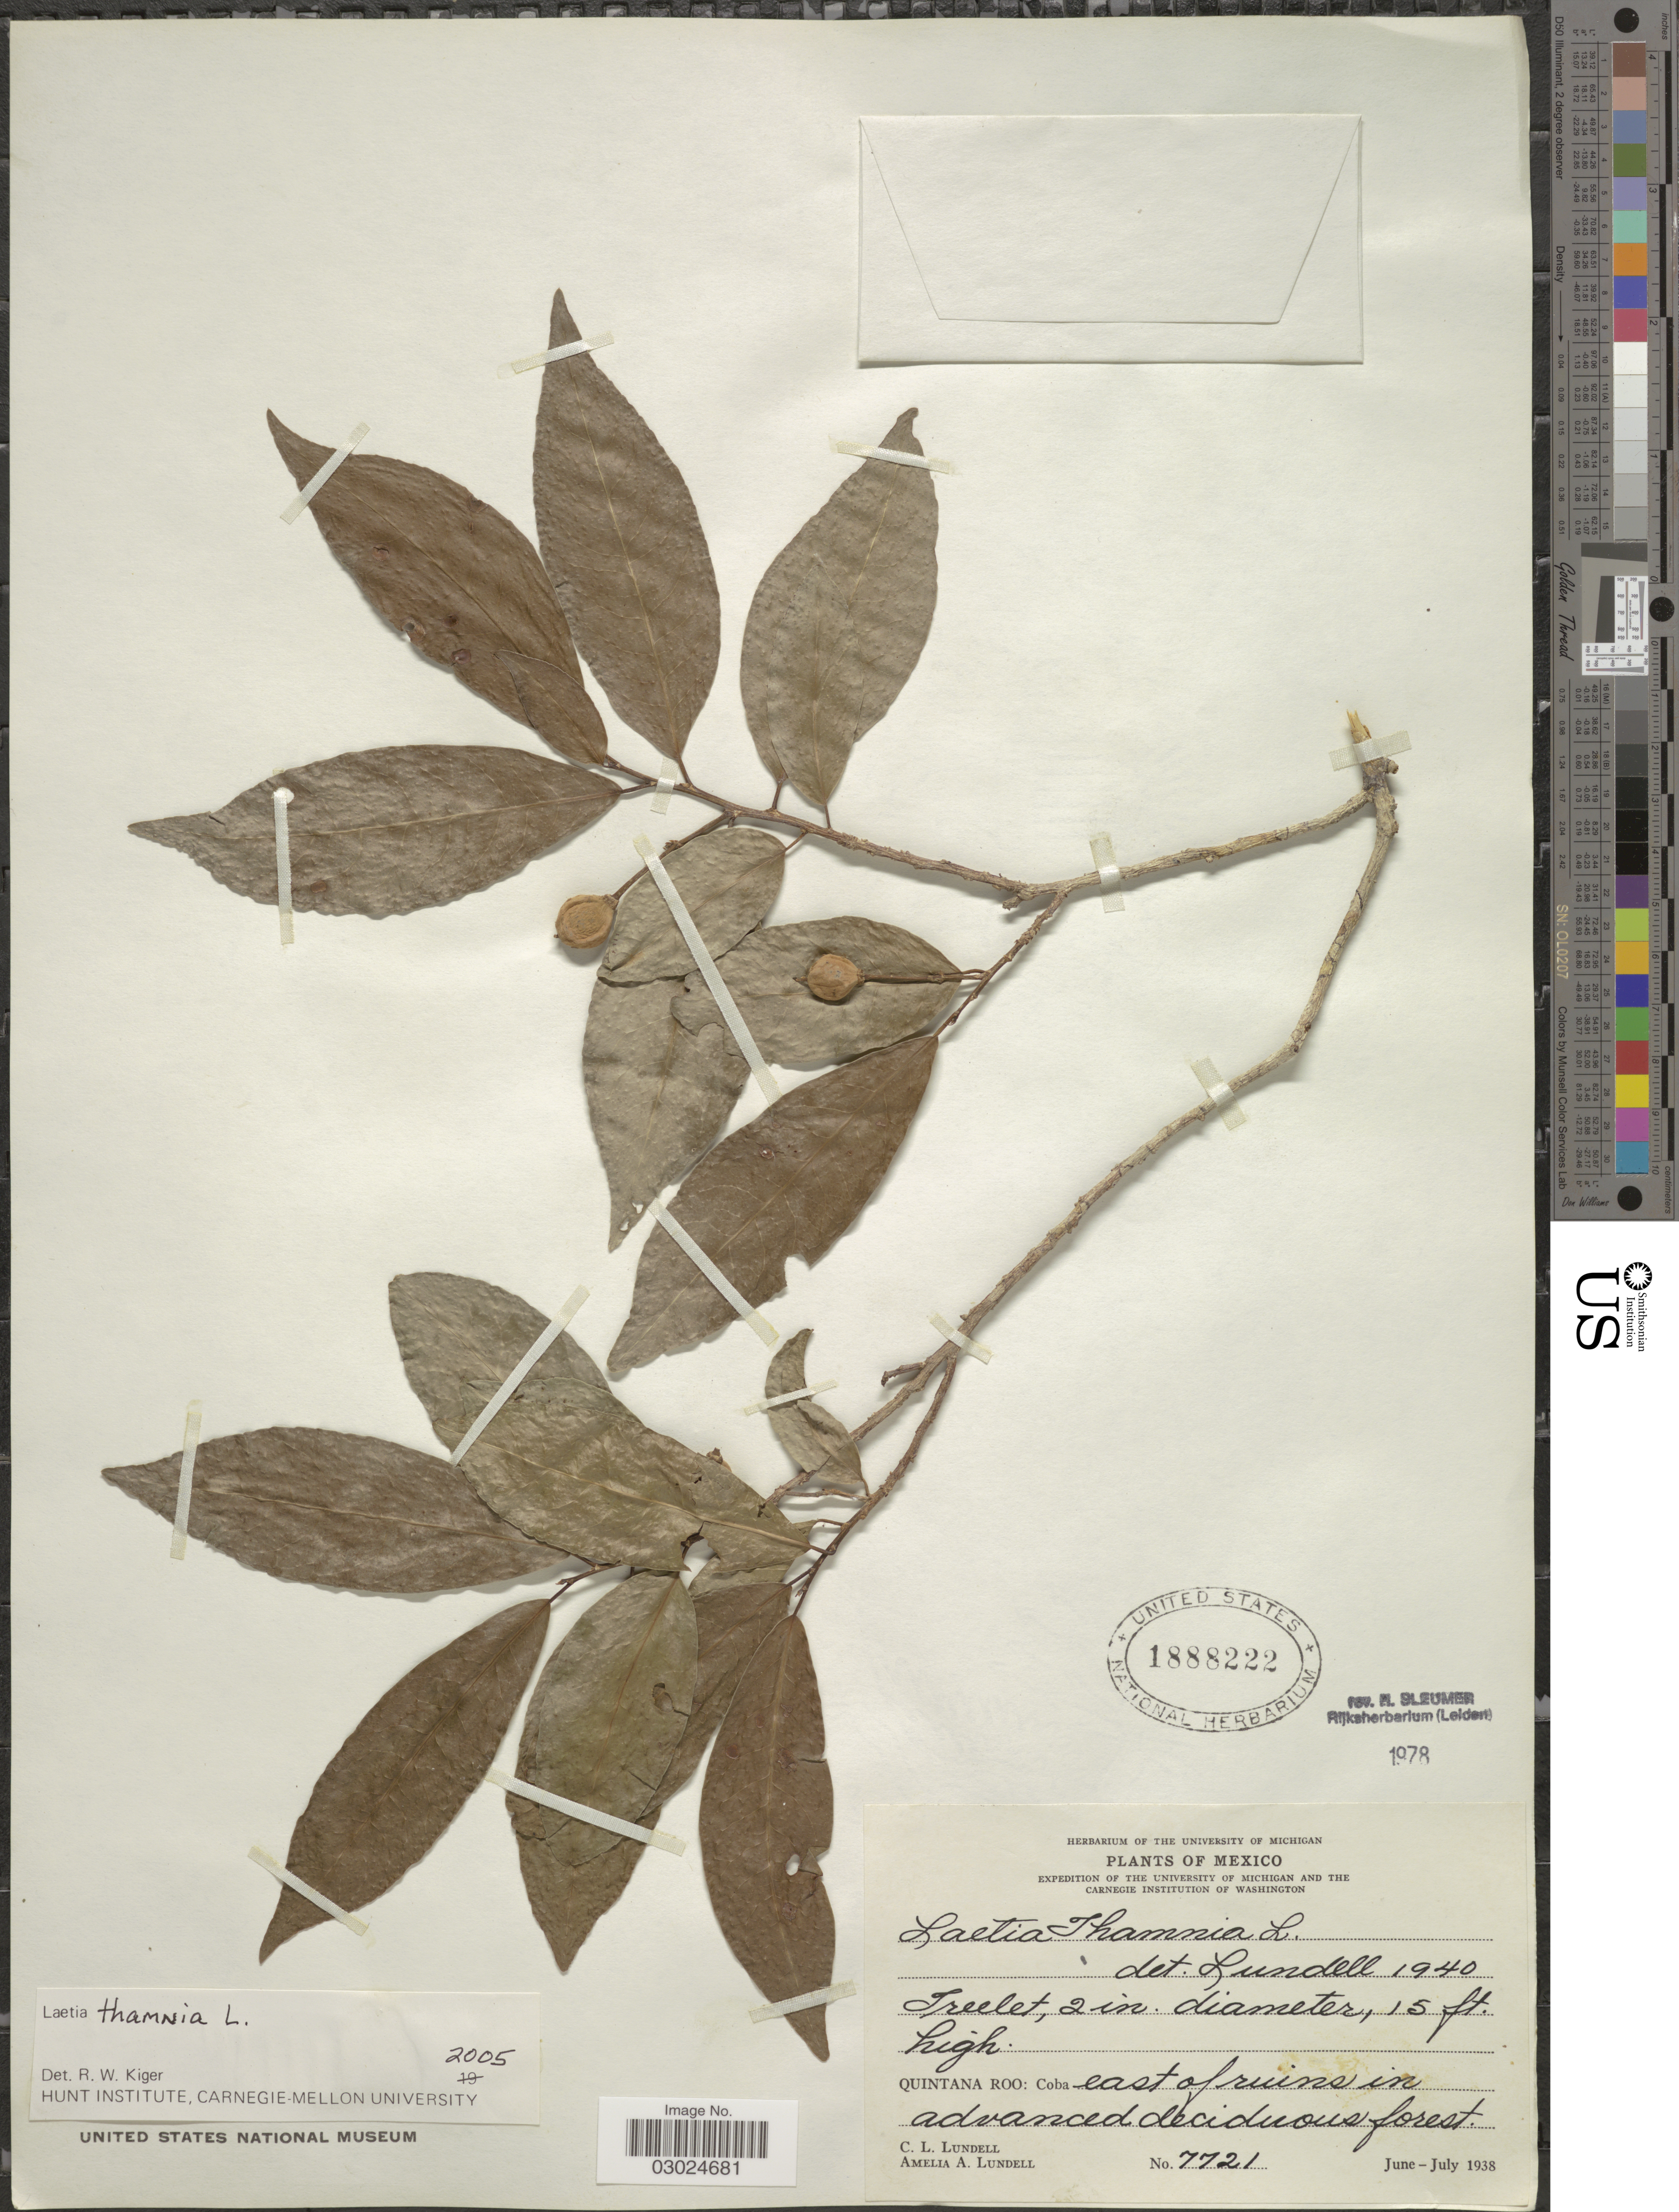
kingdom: Plantae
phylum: Tracheophyta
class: Magnoliopsida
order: Malpighiales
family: Salicaceae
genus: Laetia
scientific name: Laetia thamnia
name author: L.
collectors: C. L. Lundell & A. A. Lundell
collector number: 7721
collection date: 1938-06/1938-07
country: Mexico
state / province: Quintana Roo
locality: Coba east of ruins in advanced deciduous forest.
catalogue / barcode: US 1888222